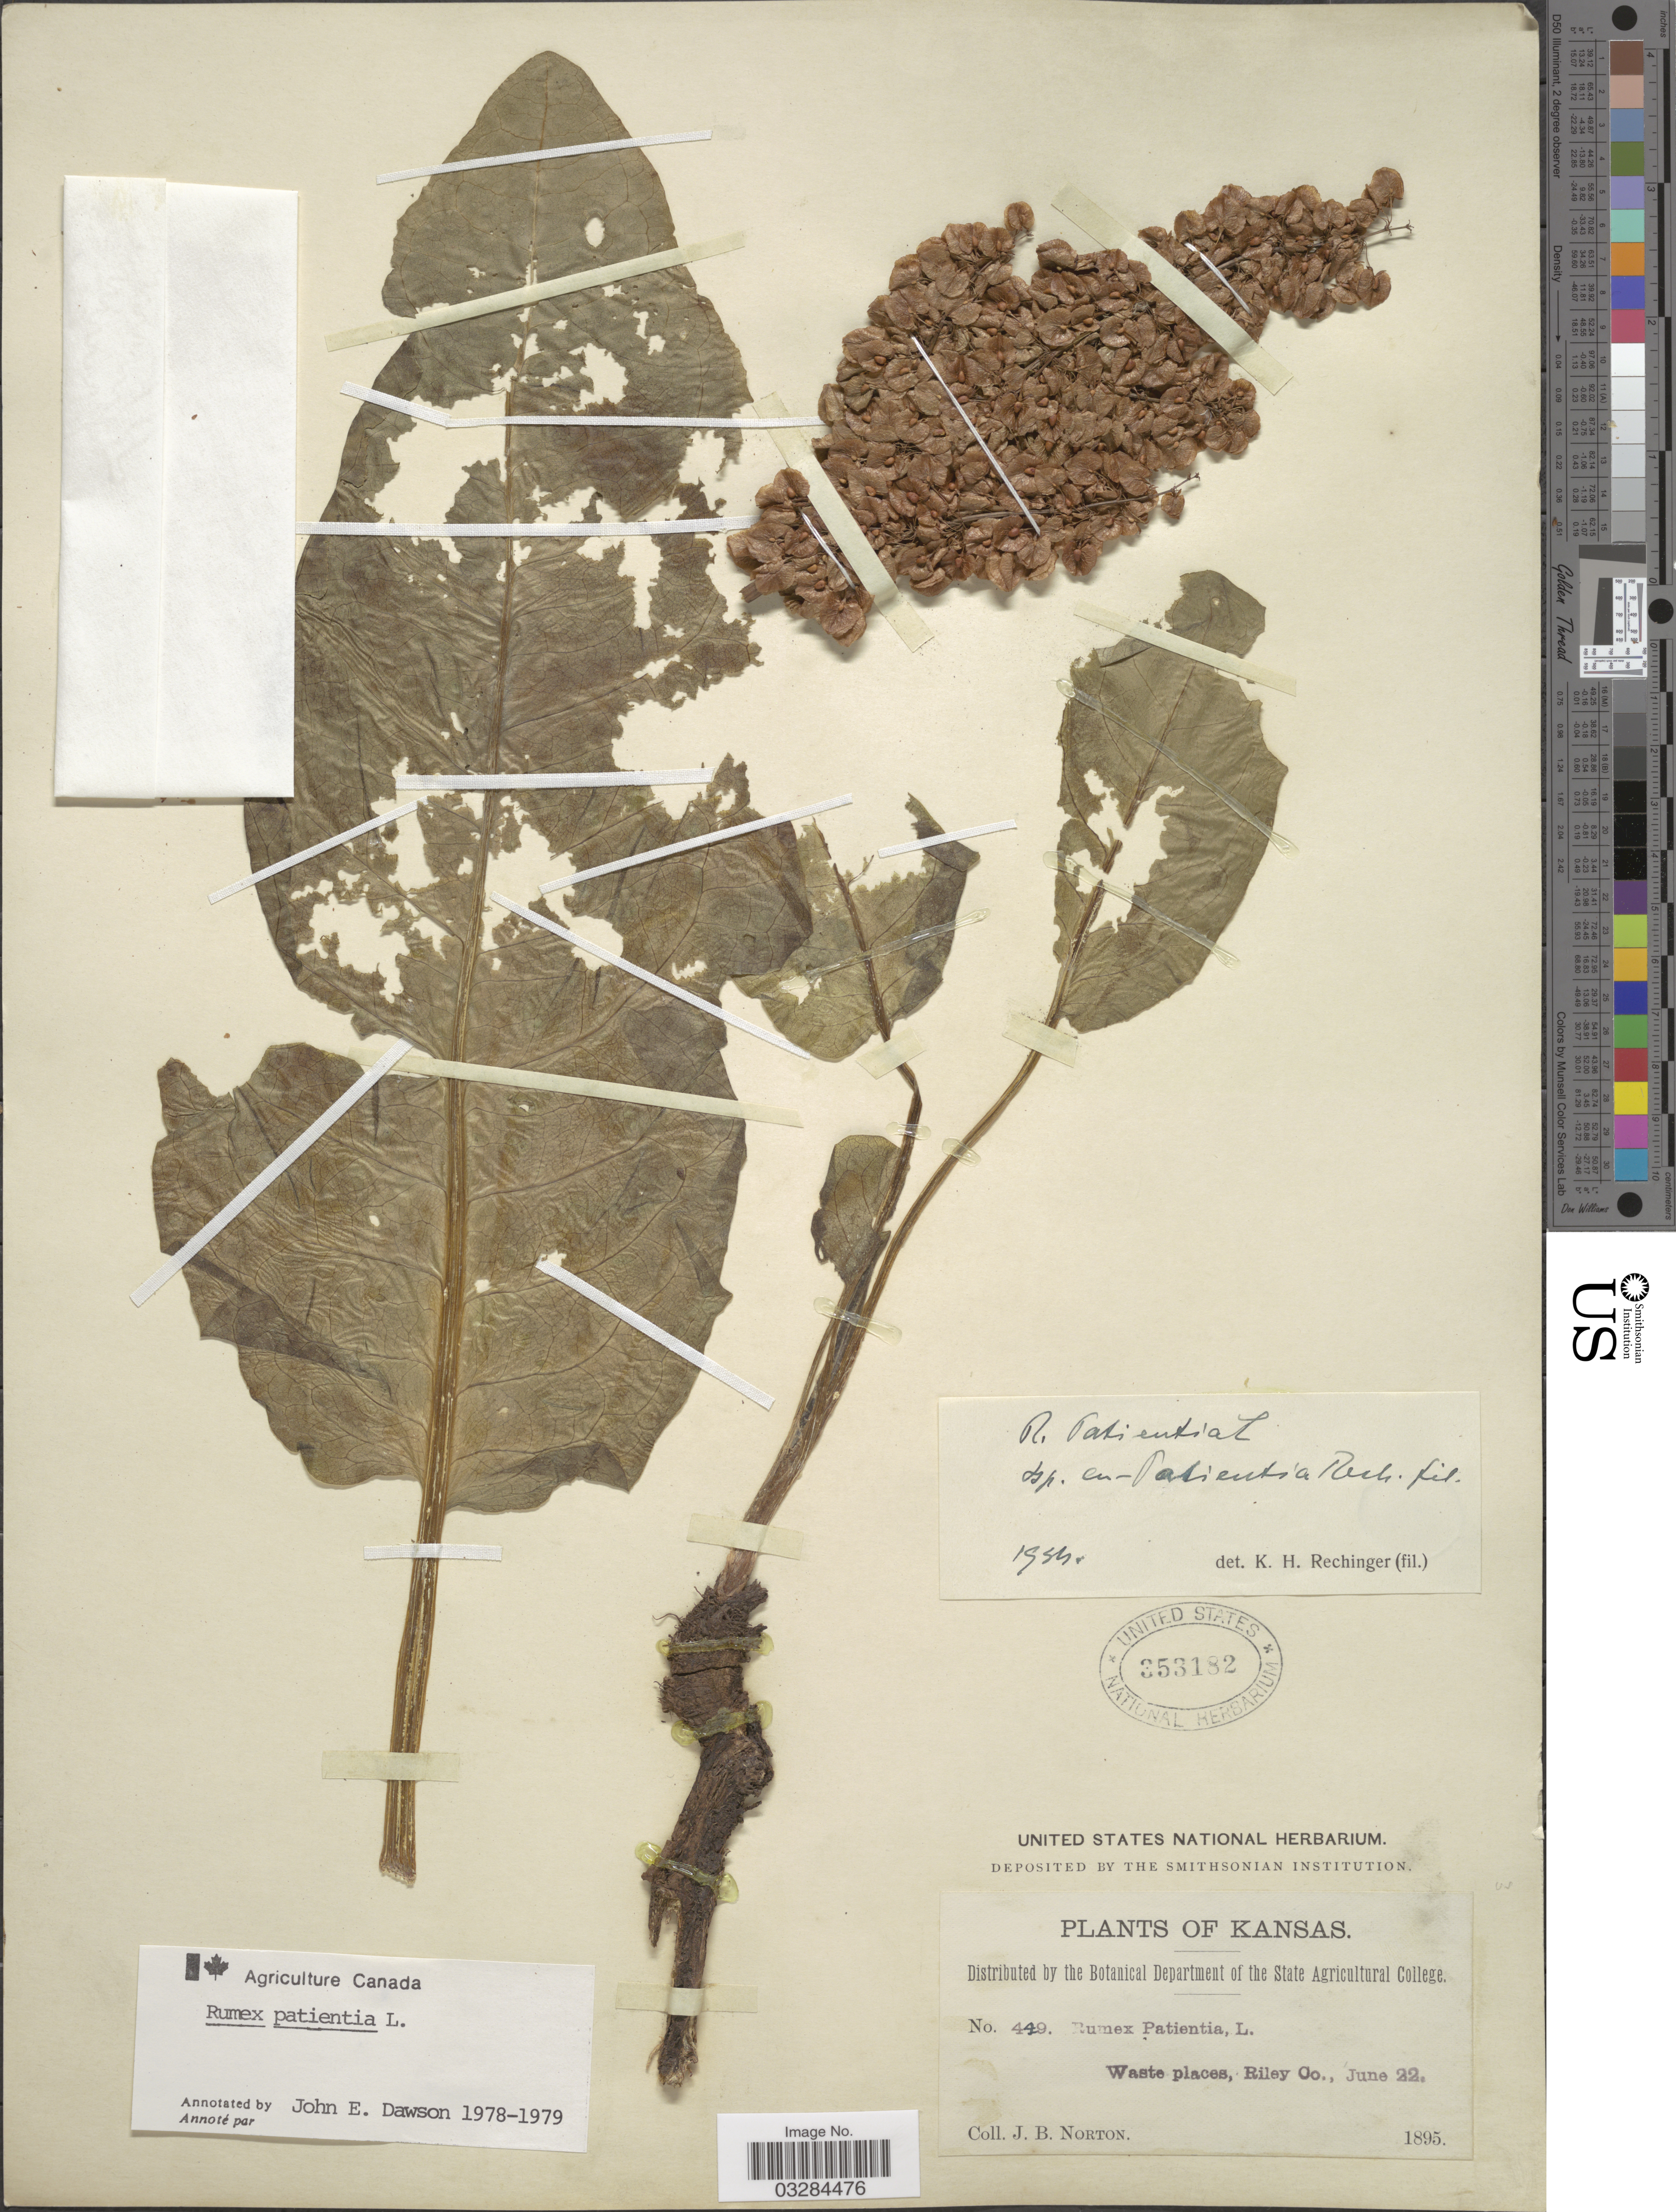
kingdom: Plantae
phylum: Tracheophyta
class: Magnoliopsida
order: Caryophyllales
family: Polygonaceae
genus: Rumex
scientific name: Rumex patientia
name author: L.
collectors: J. B. Norton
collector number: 429*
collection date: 1895-06-22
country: United States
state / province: Kansas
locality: Waste places, Riley Co.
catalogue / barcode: US 353182